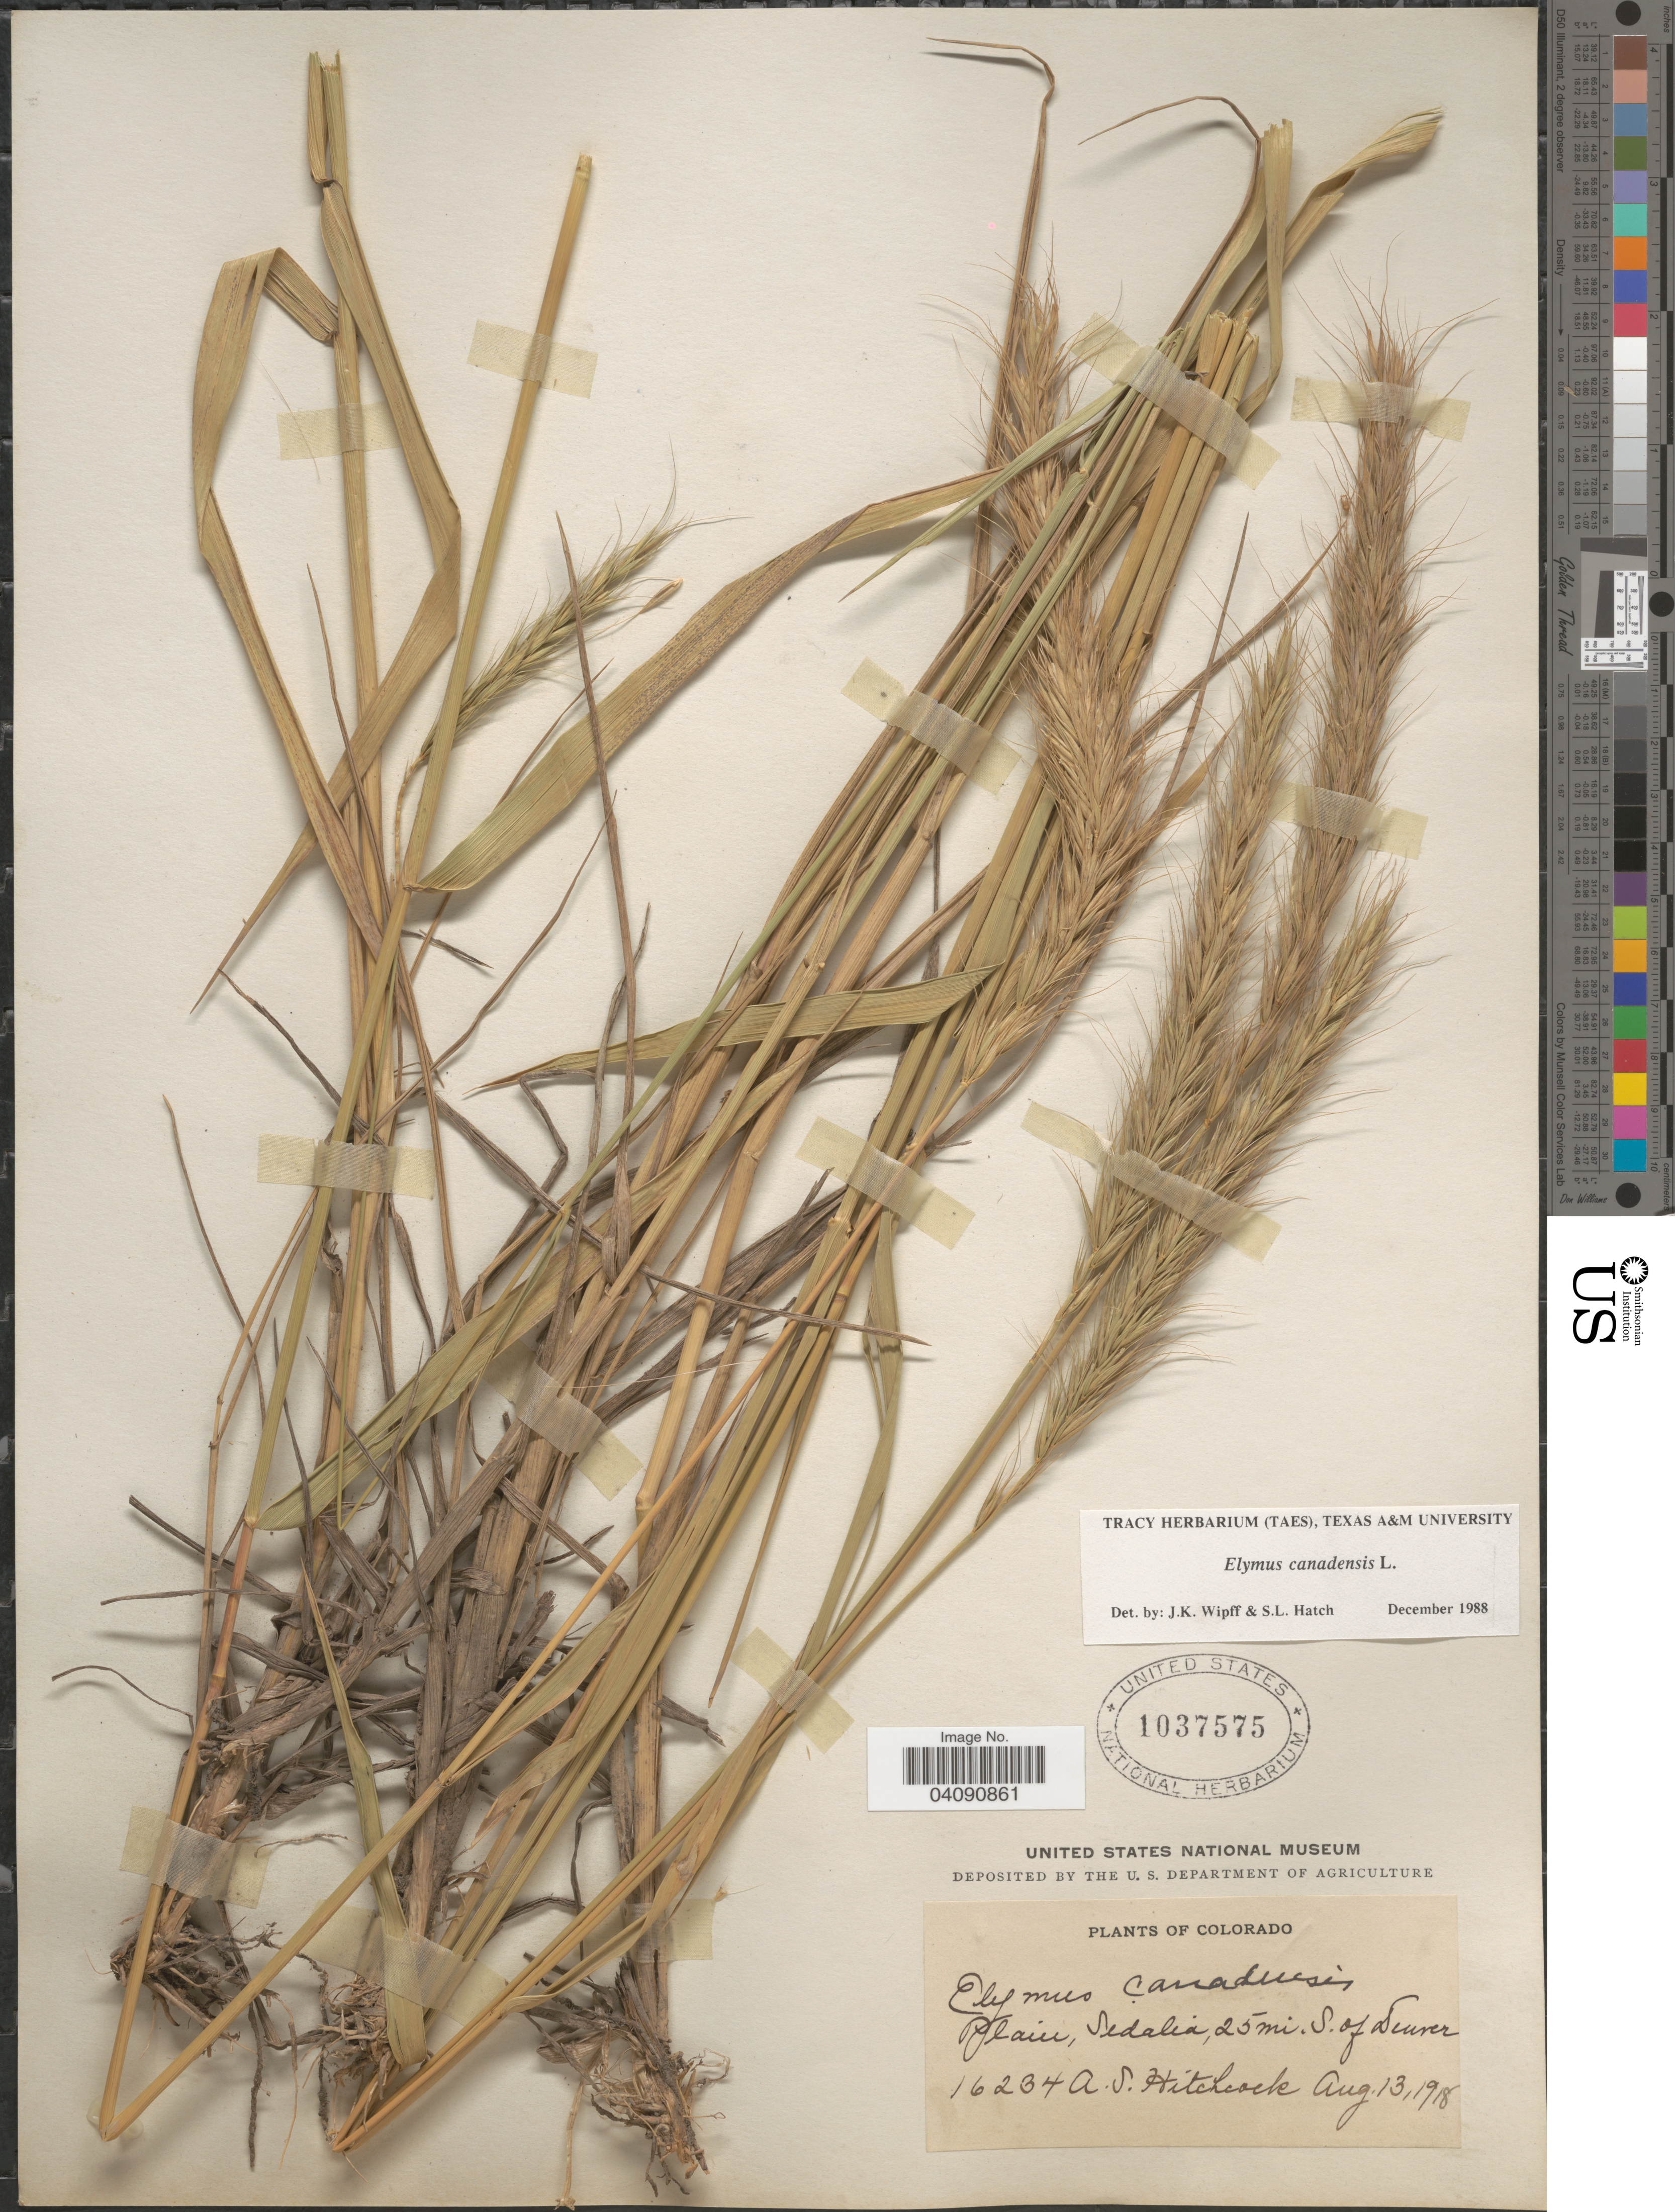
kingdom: Plantae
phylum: Tracheophyta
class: Liliopsida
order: Poales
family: Poaceae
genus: Elymus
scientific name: Elymus canadensis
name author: L.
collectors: A. S. Hitchcock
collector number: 16234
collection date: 1918-08-13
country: United States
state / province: Colorado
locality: Plain, Sedalia, 25 mi. S. of Denver.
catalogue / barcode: US 1037575